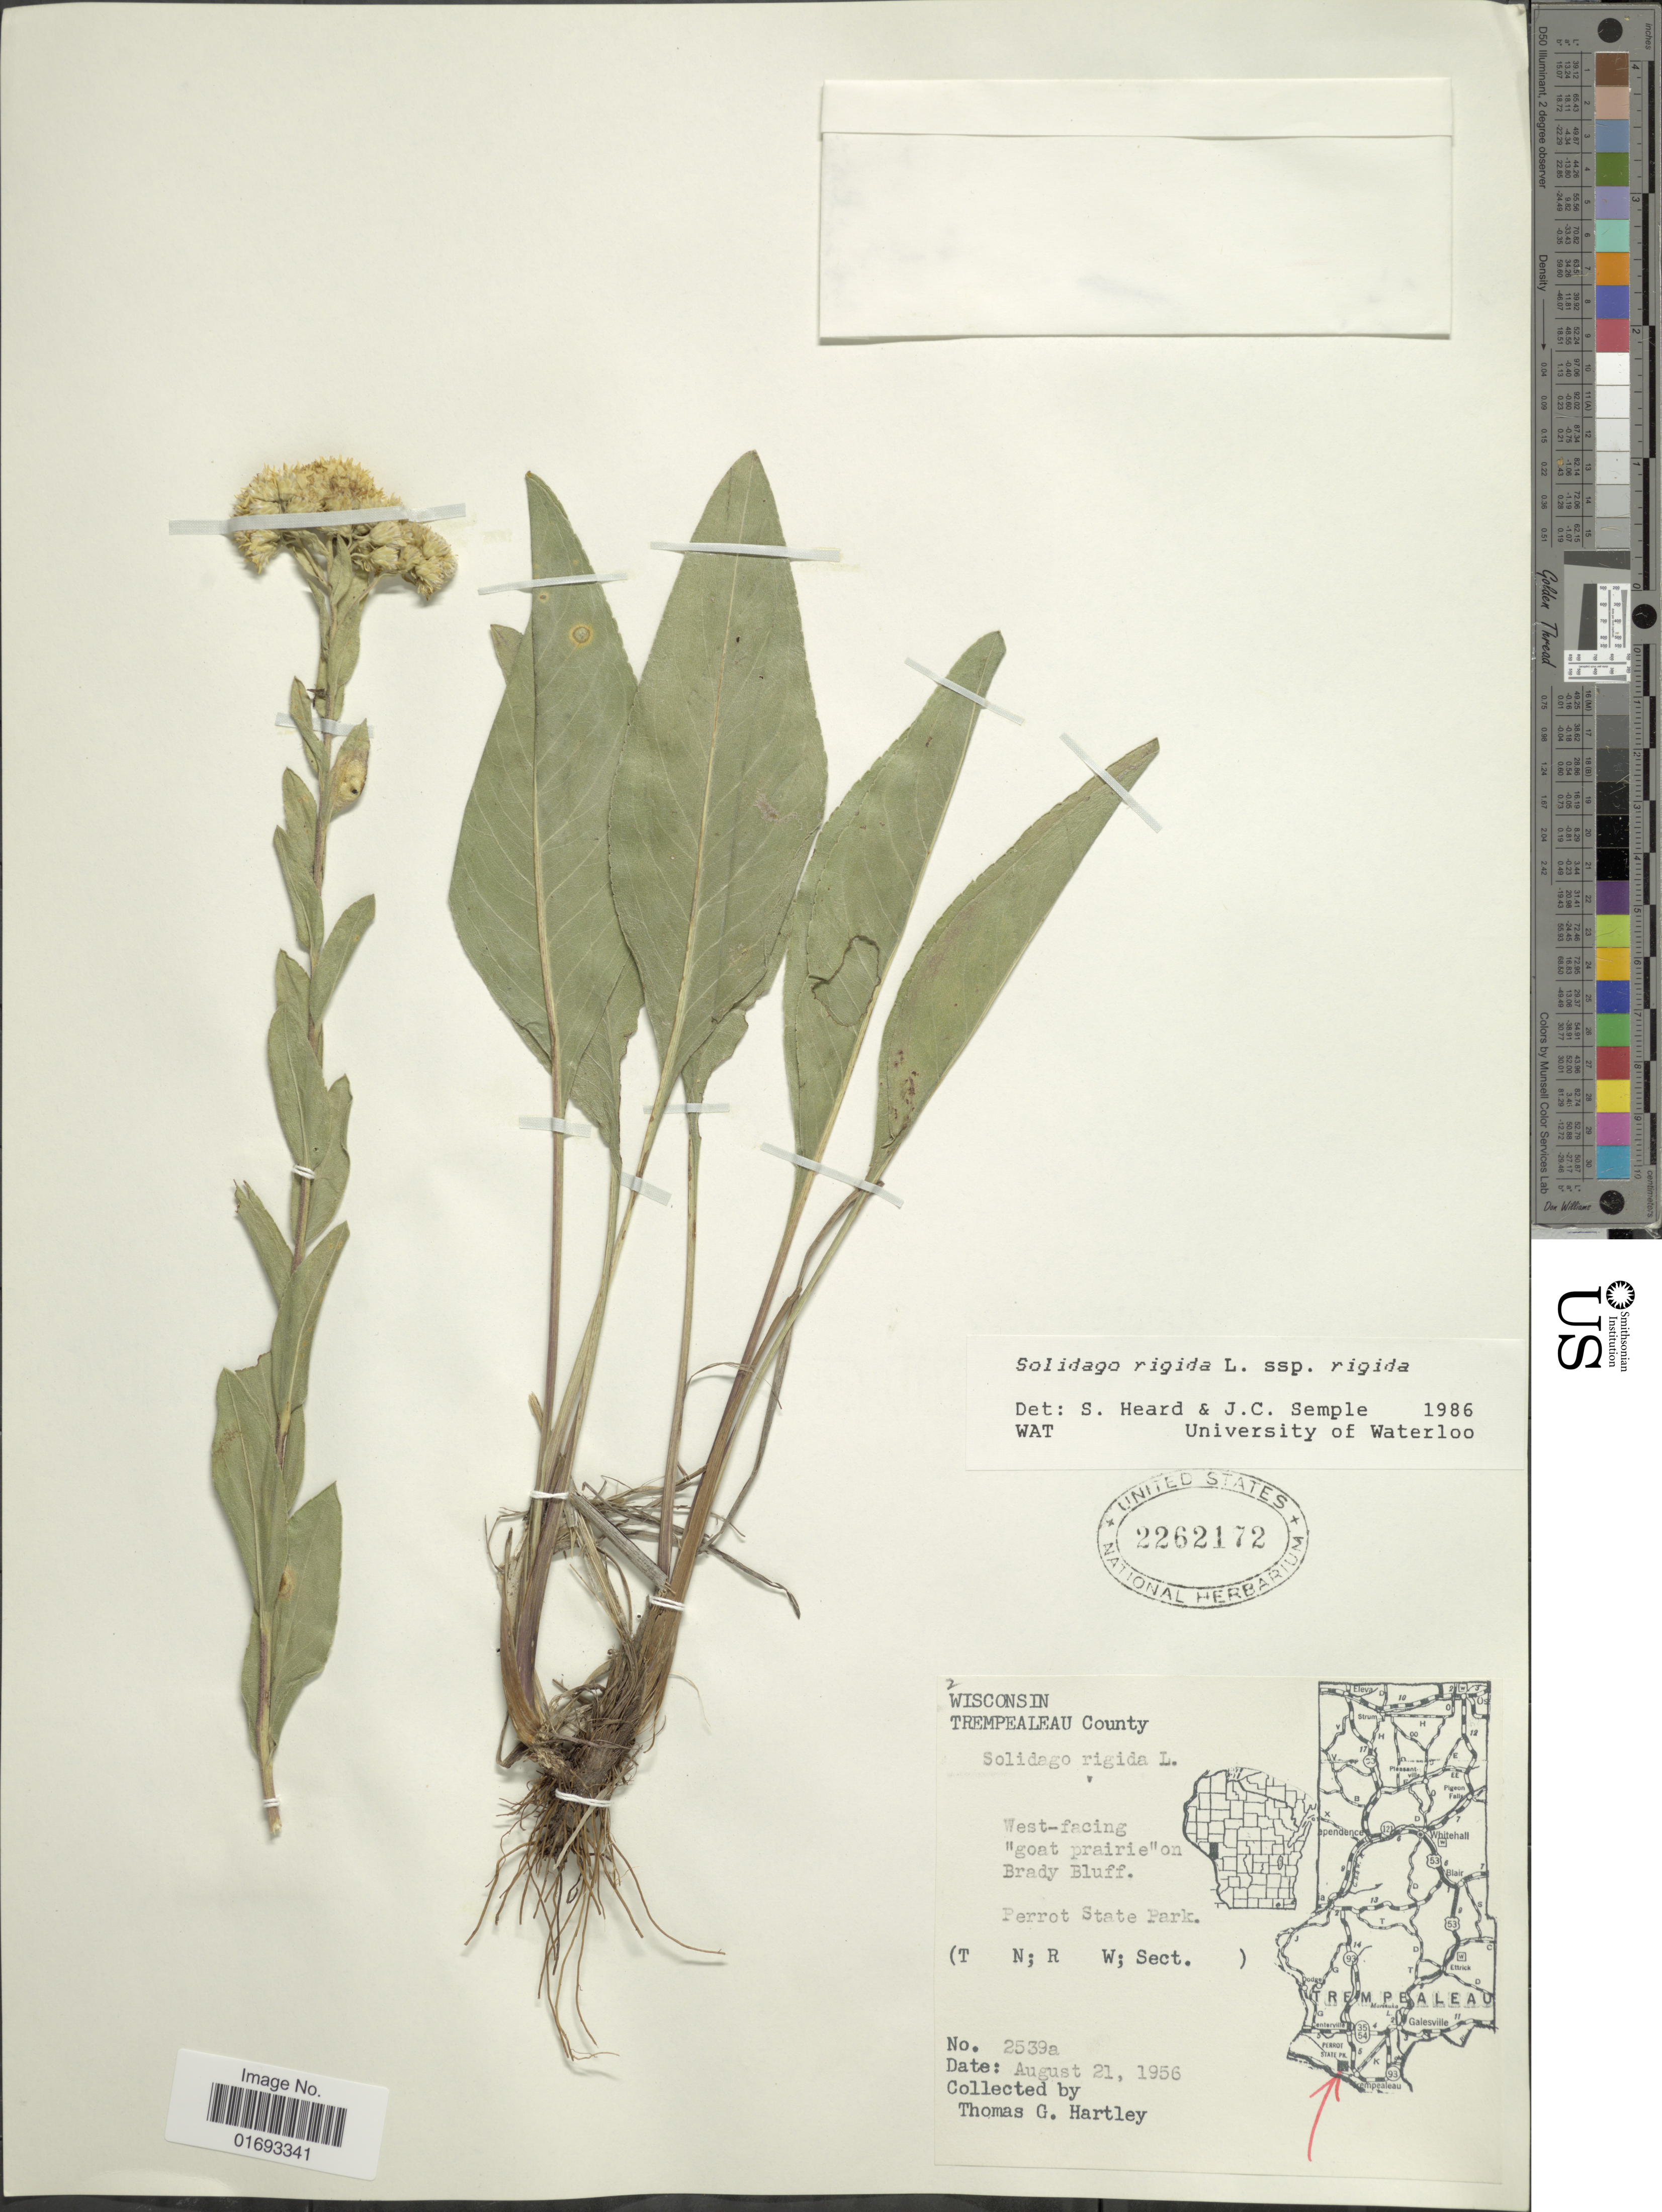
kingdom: Plantae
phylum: Tracheophyta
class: Magnoliopsida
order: Asterales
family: Asteraceae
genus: Oligoneuron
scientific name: Oligoneuron rigidum var. rigidum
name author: (L.) Small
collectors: T. G. Hartley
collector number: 253a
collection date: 1959-08-21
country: United States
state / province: Wisconsin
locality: Trempealeau County, west-facing "goat prairie"on Brady Bluff, Perrot State Park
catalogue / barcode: US 2262172